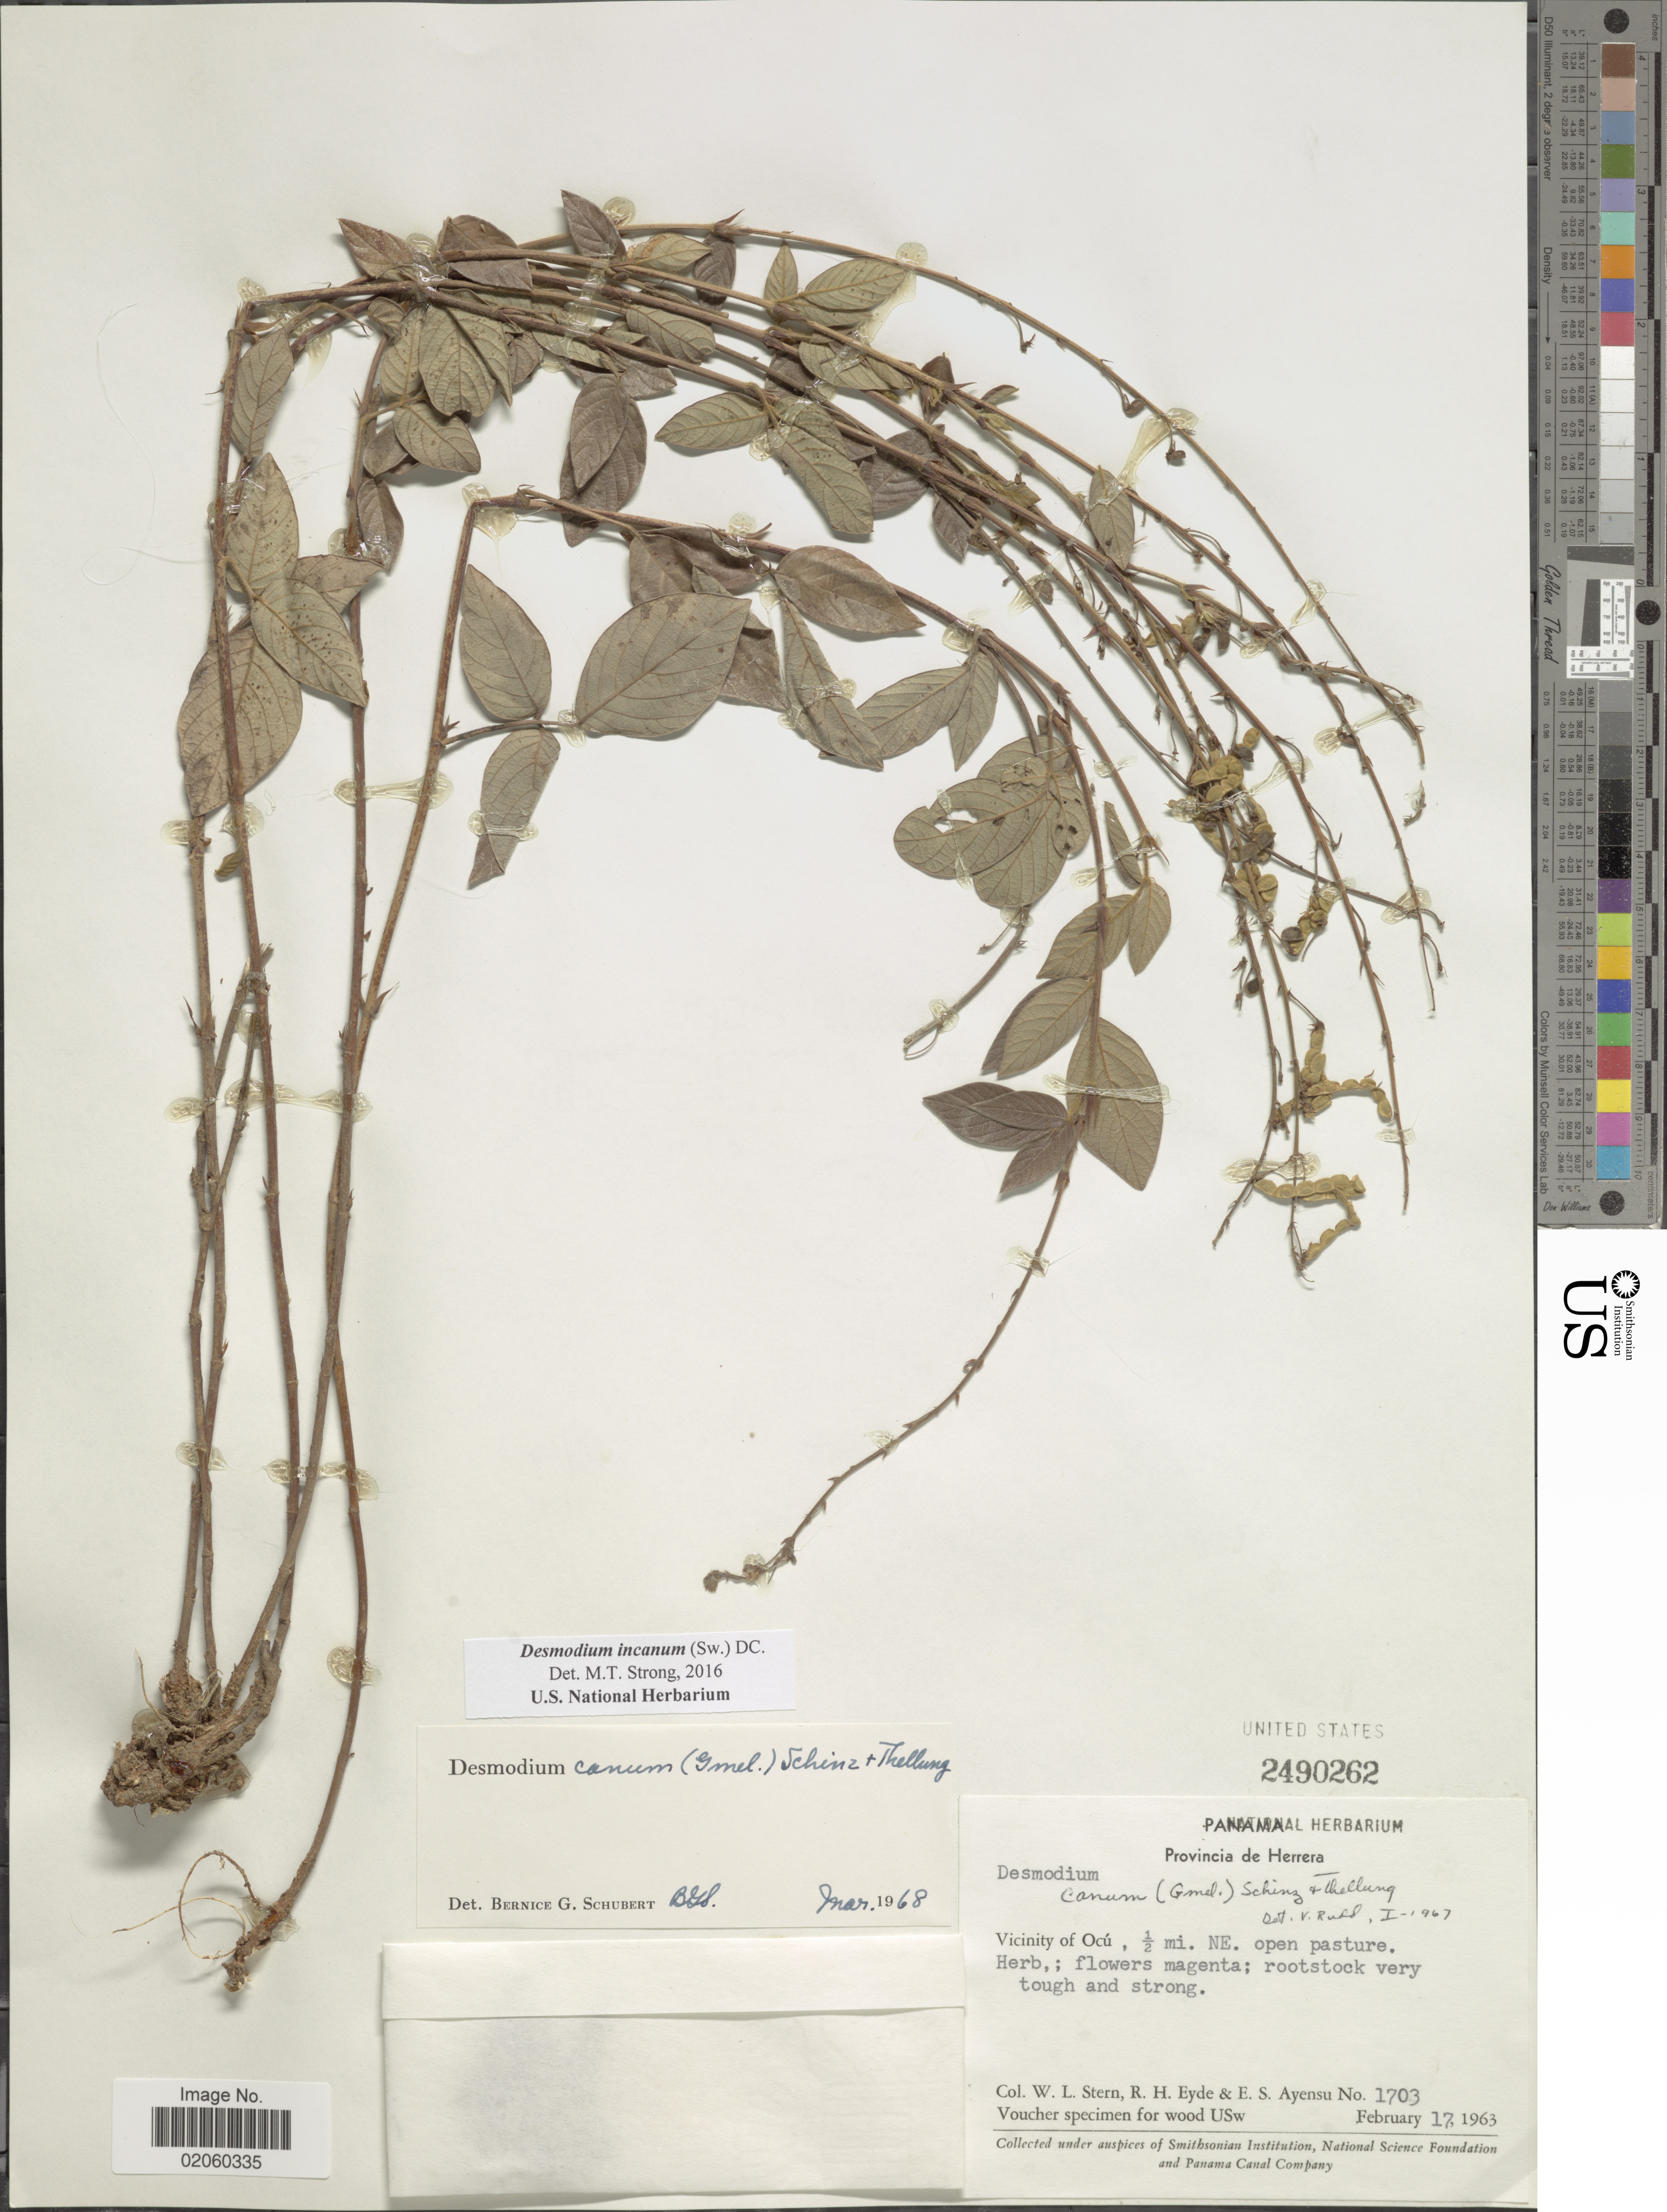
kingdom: Plantae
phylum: Tracheophyta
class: Magnoliopsida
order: Fabales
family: Fabaceae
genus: Desmodium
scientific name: Desmodium incanum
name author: (Sw.) DC.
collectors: W. L. Stern, R. H. Eyde & E. S. Ayensu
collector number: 1703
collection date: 1963-02-17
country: Panama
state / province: Herrera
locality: Vicinity of Ocu, 1/2 mi NE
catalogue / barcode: US 2490262